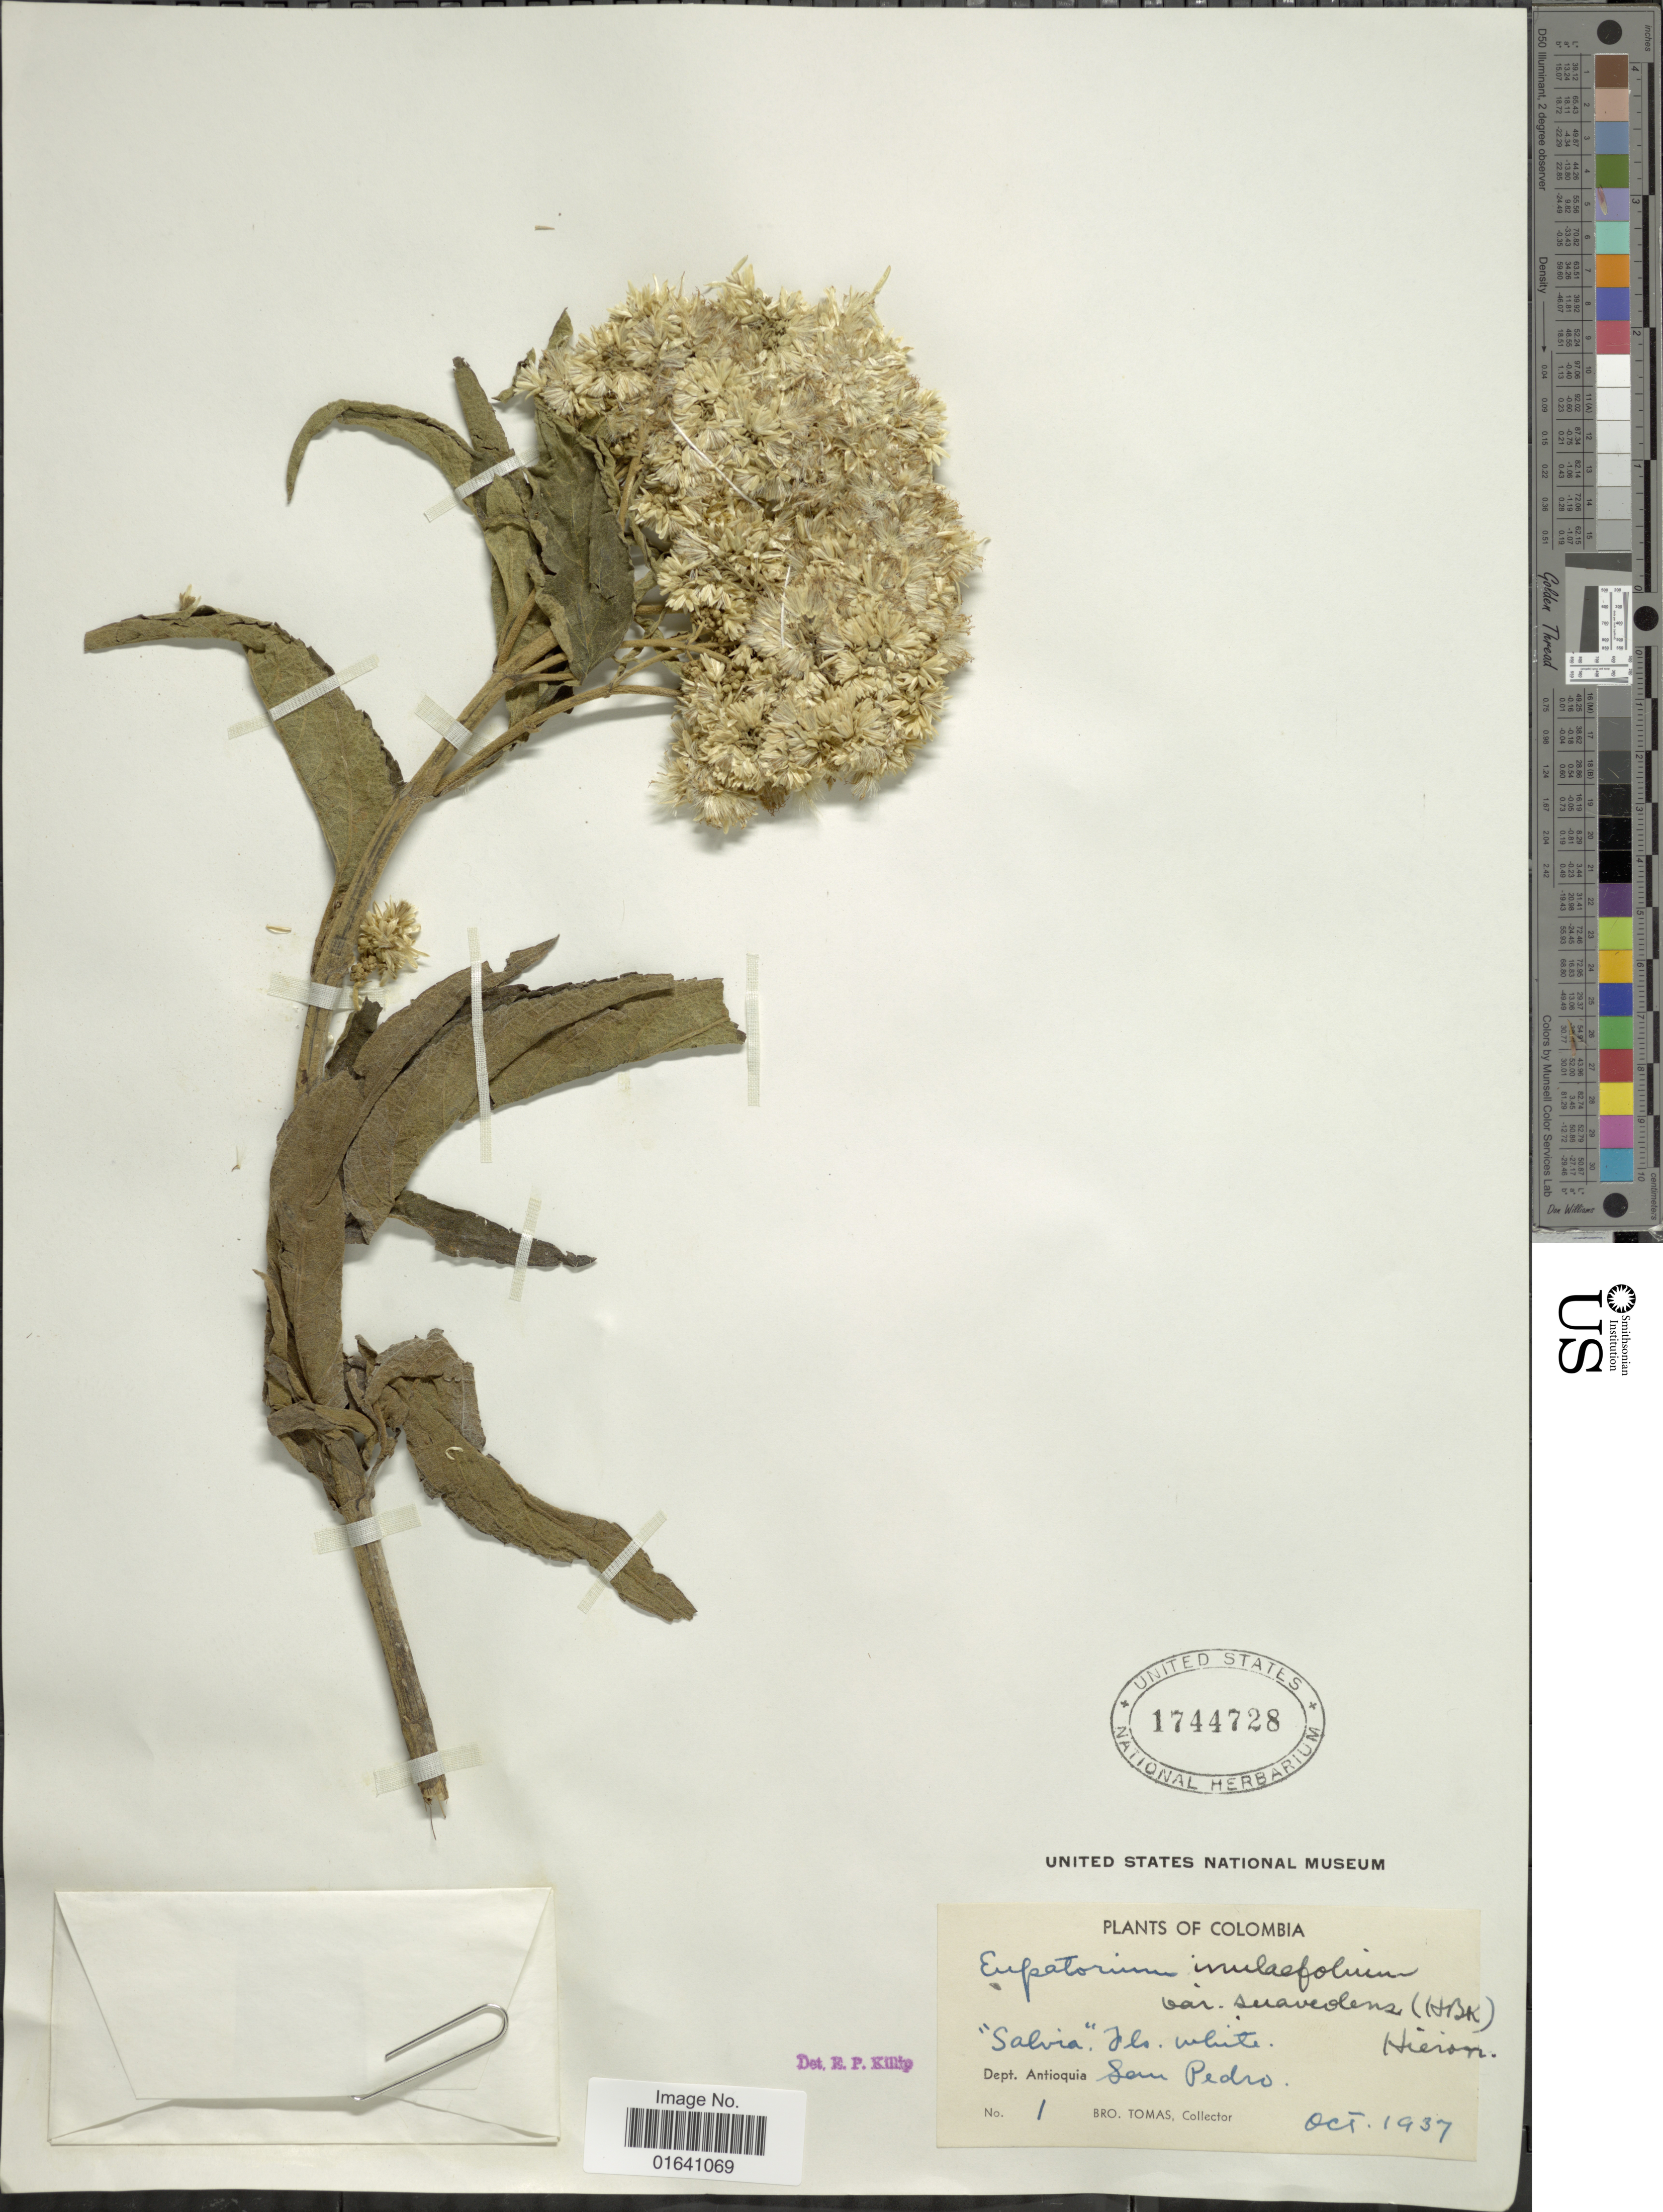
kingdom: Plantae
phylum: Tracheophyta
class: Magnoliopsida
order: Asterales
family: Asteraceae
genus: Austroeupatorium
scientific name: Austroeupatorium inulaefolium var. suaveolens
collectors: B. Tomas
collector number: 1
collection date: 1937-10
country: Colombia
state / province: Antioquia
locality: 'Salvia', Dept. Antioquia San Pedro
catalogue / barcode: US 1744728